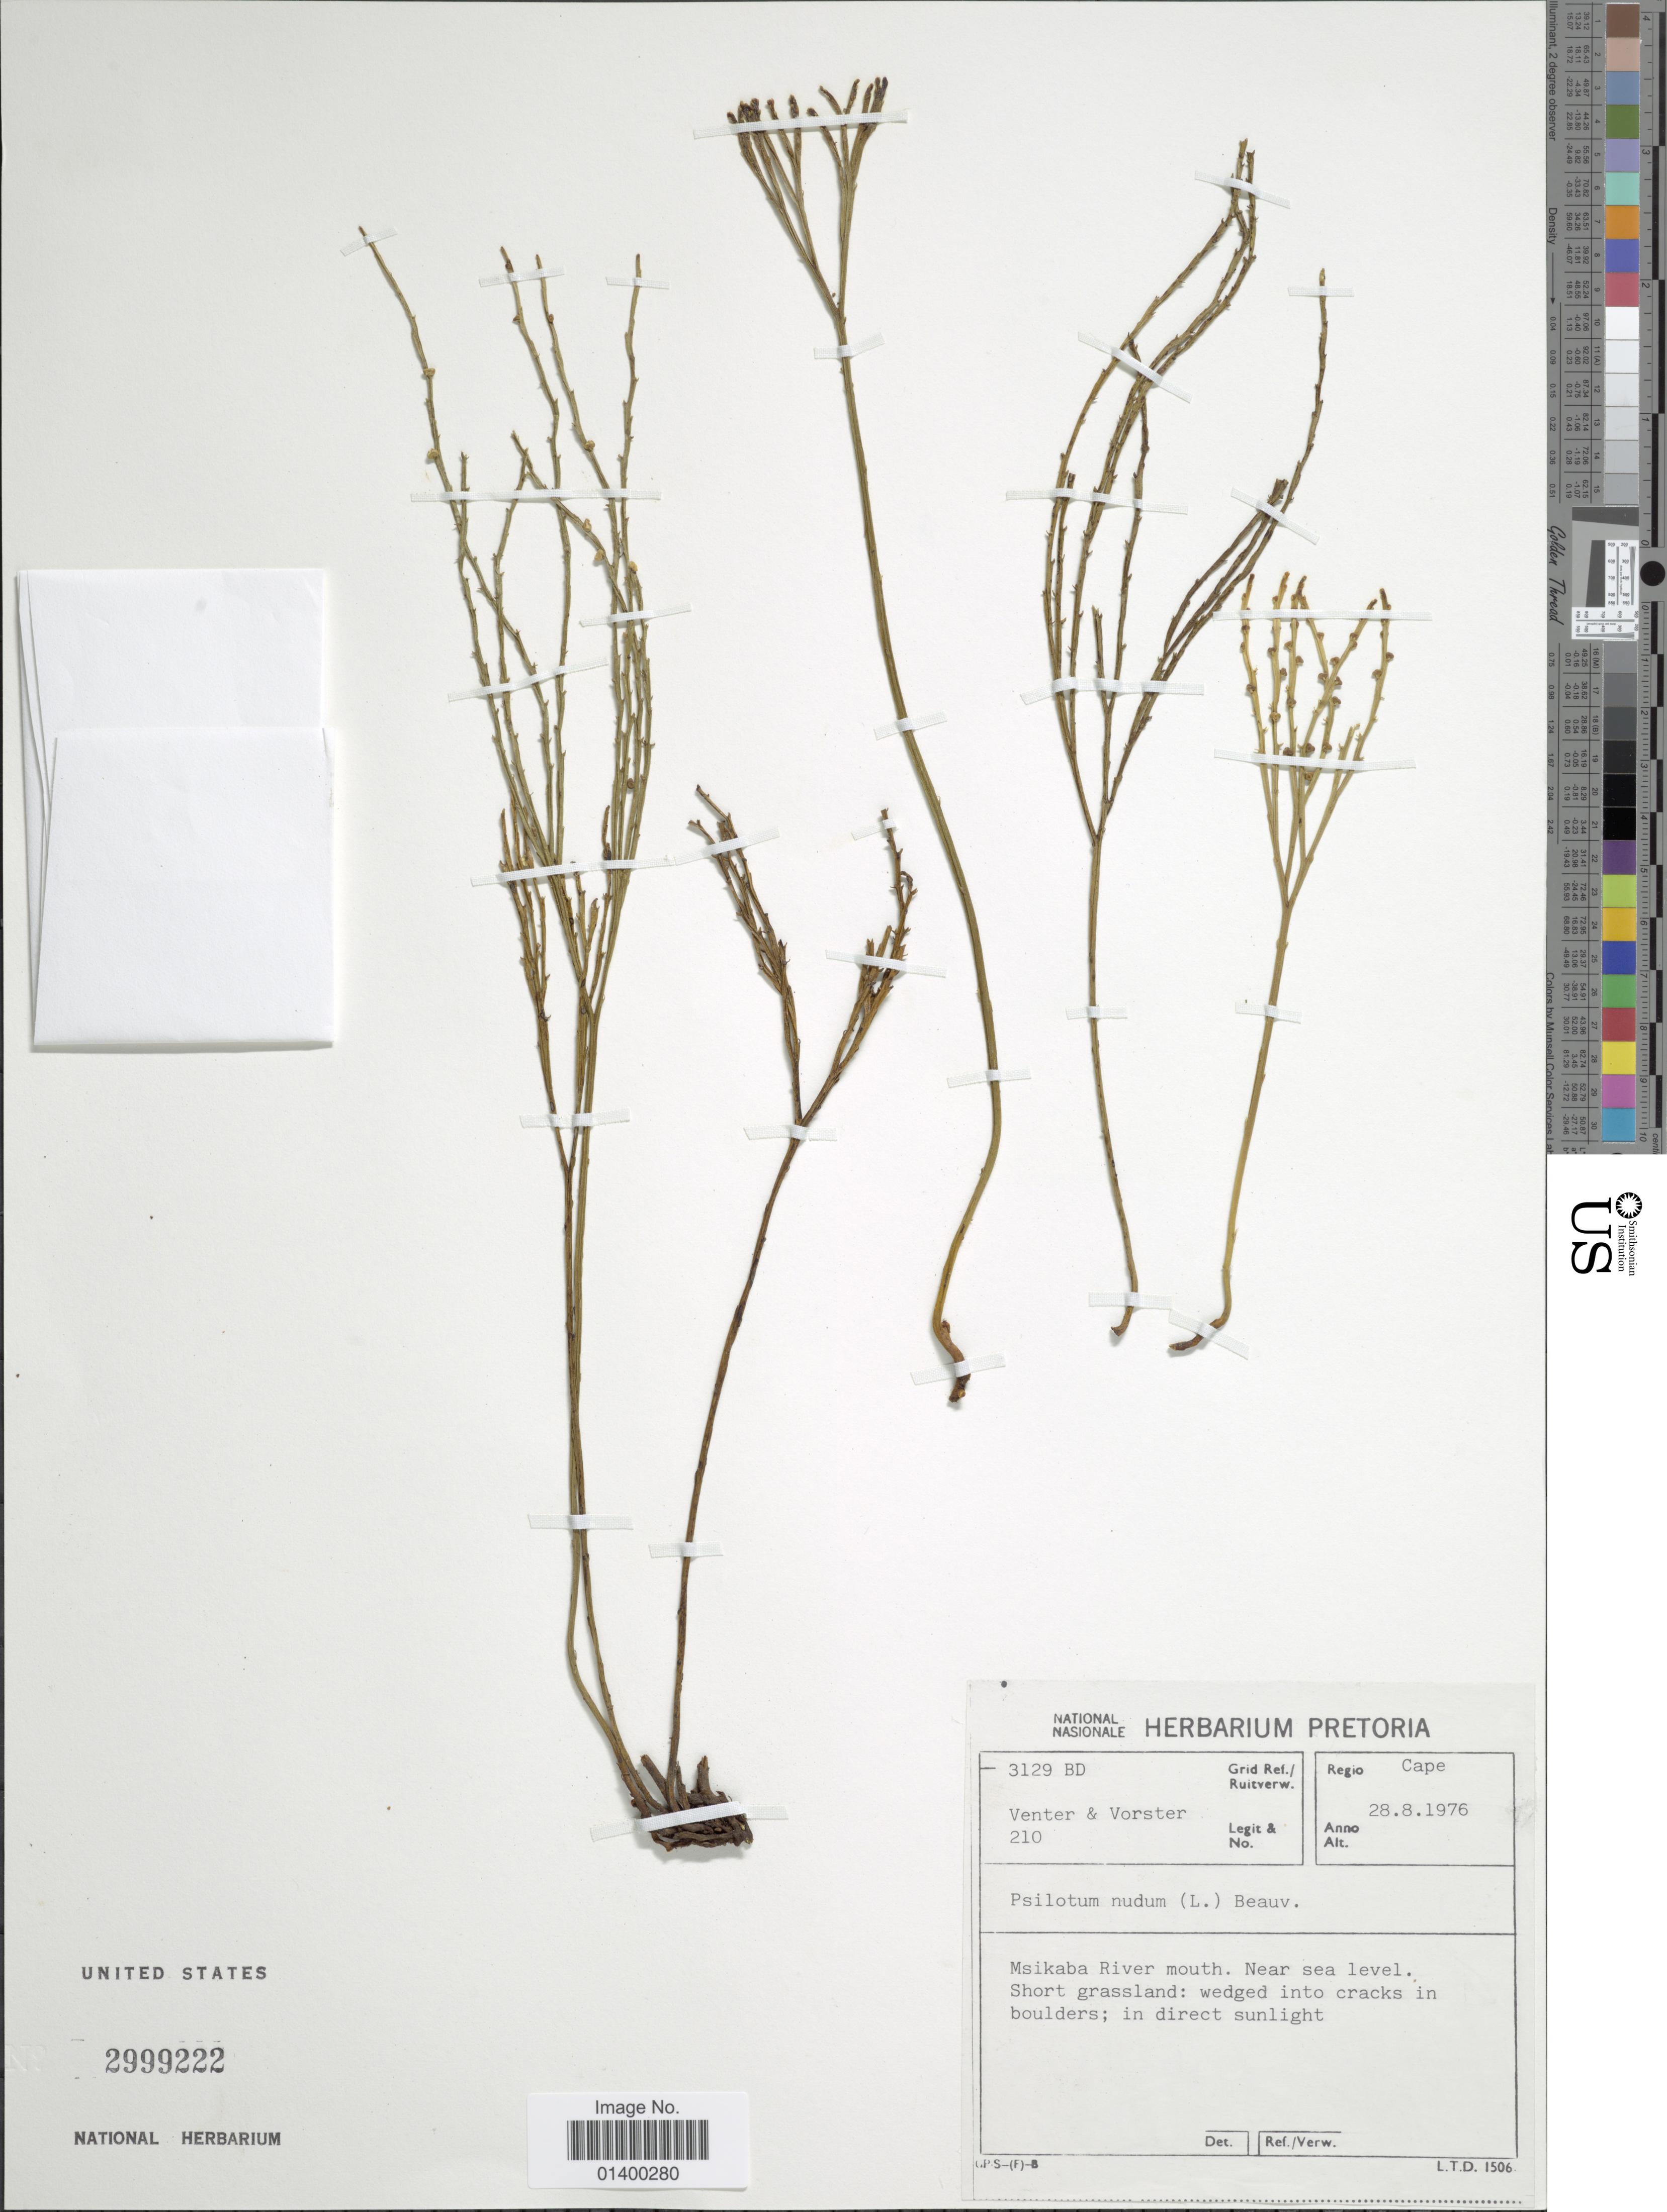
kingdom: Plantae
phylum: Tracheophyta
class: Polypodiopsida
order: Psilotales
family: Psilotaceae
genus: Psilotum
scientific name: Psilotum nudum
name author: (L.) P. Beauv.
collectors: -. Venter & -. Vorster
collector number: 210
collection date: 1976-08-28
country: South Africa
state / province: Eastern Cape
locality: Msikaba River mouth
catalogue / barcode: US 2999222